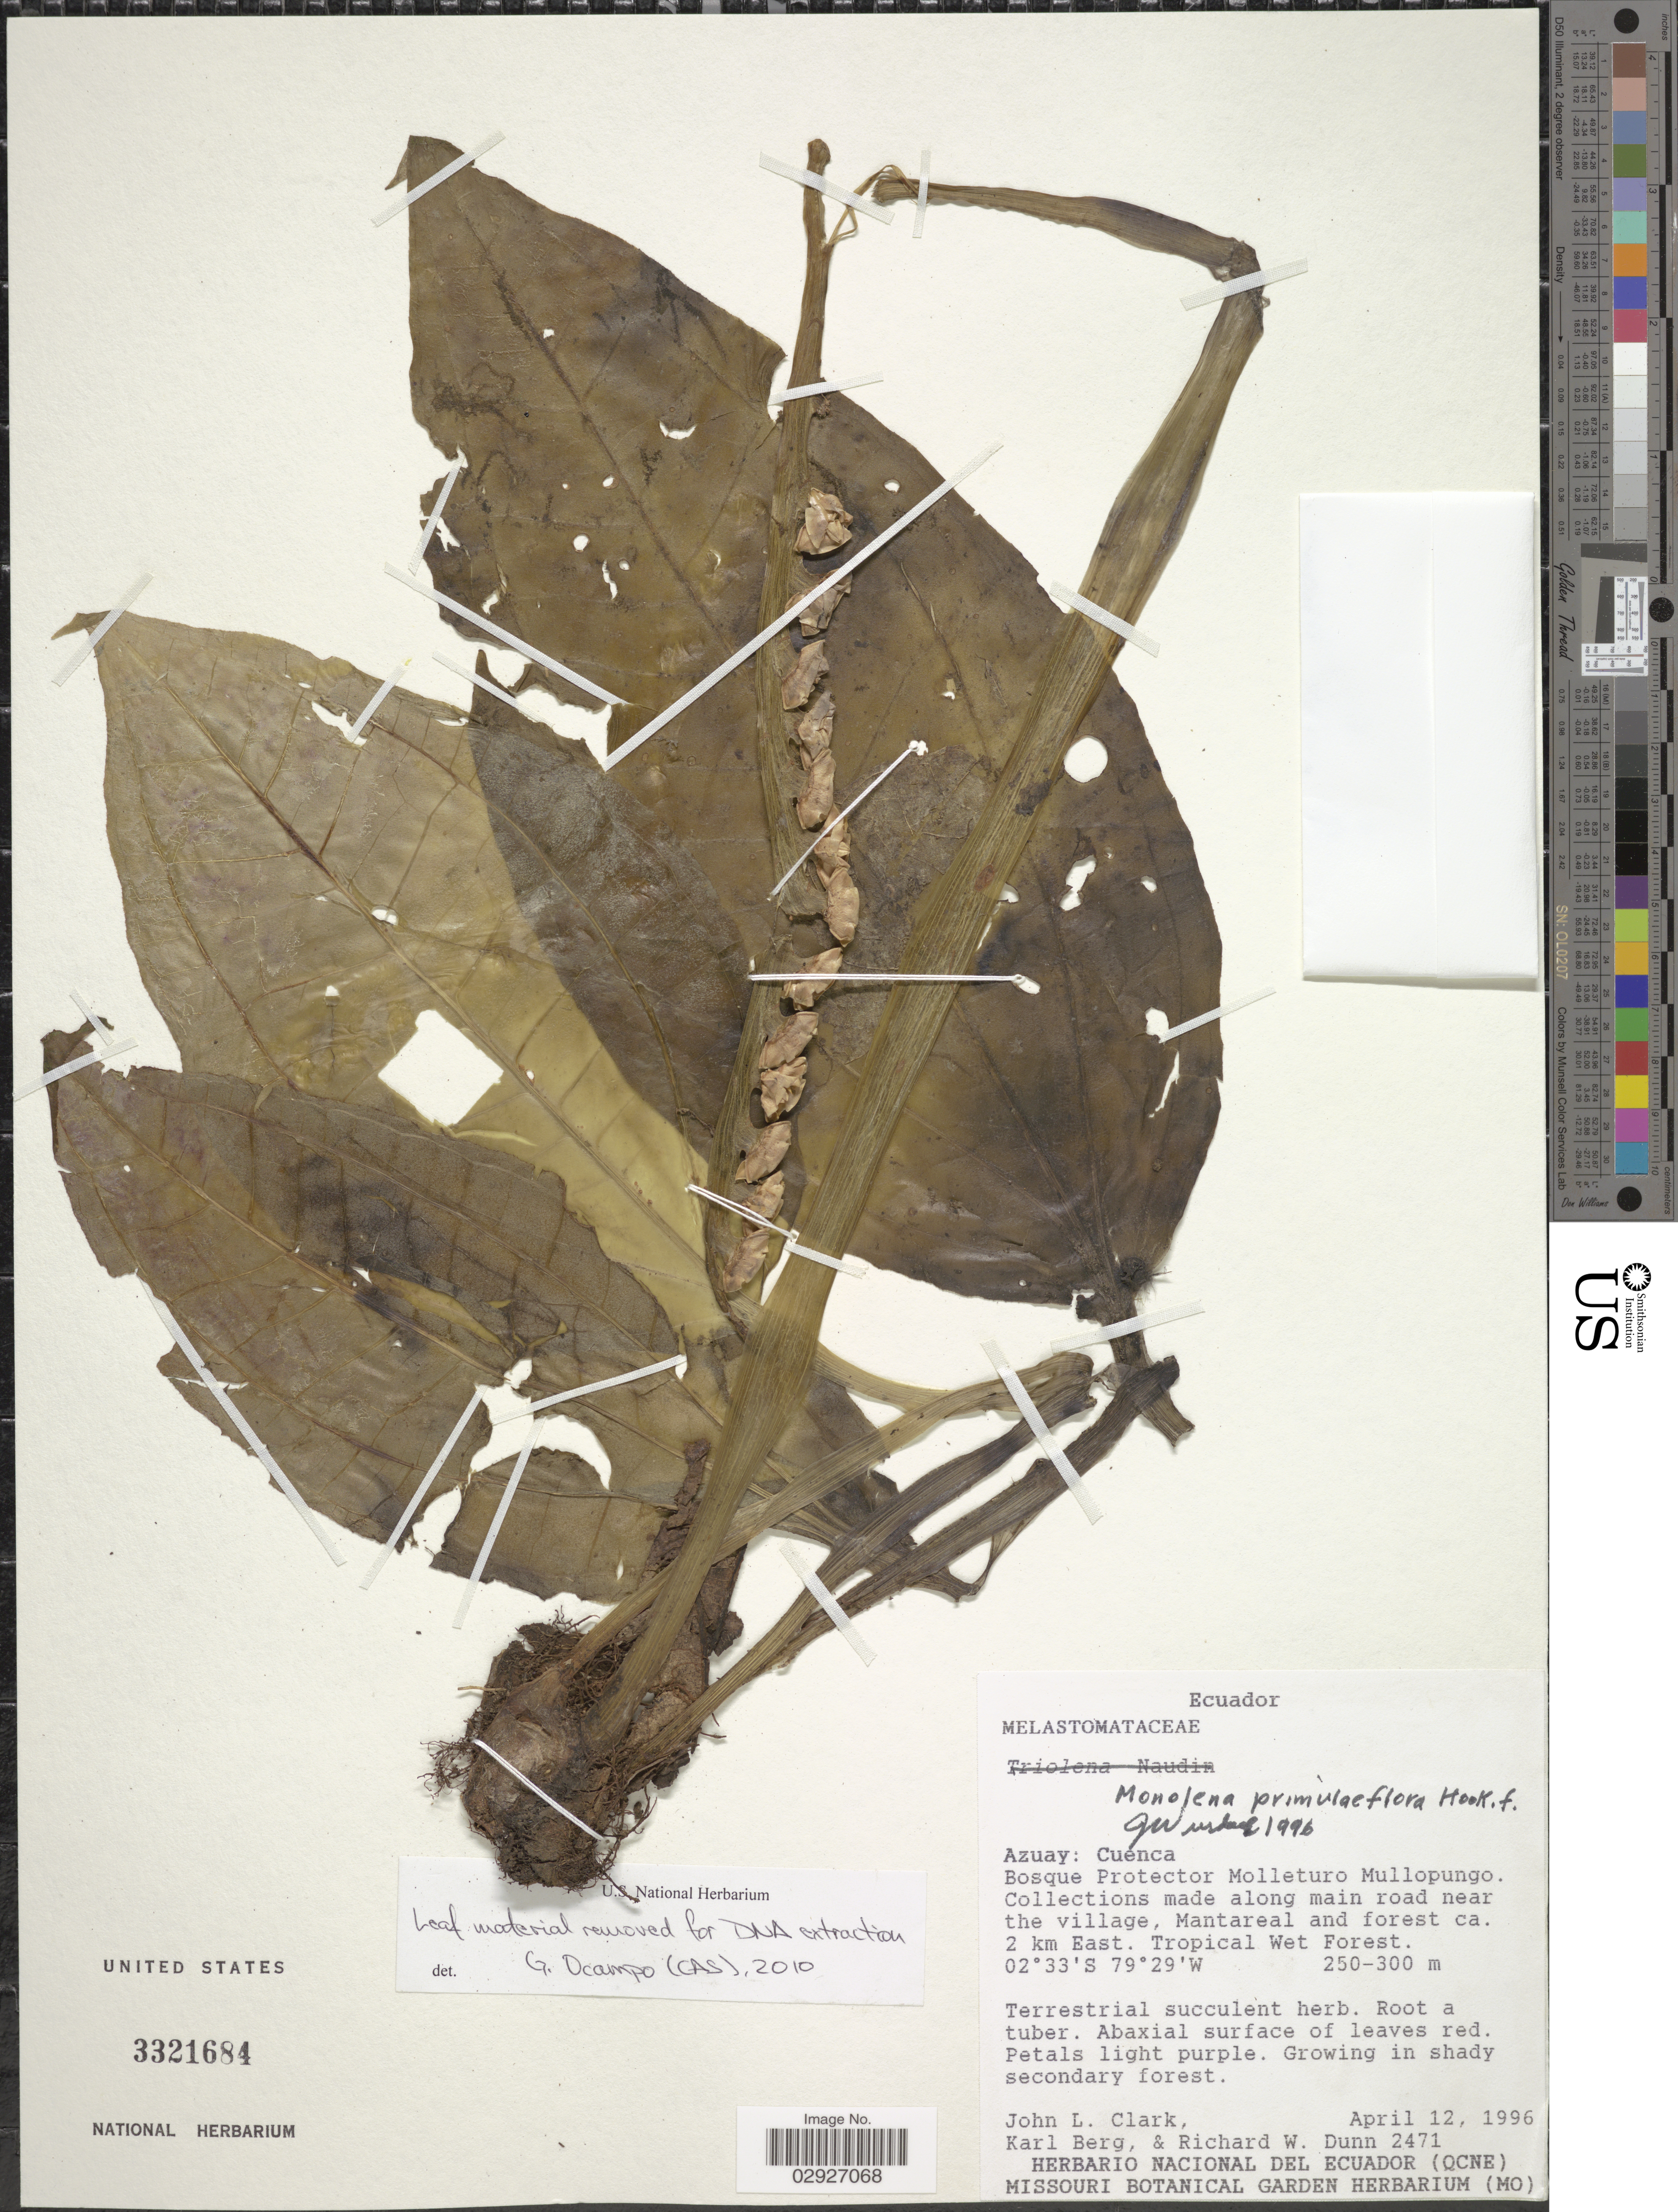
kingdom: Plantae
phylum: Tracheophyta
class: Magnoliopsida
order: Myrtales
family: Melastomataceae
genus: Monolena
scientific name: Monolena primuliflora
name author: Hook. f.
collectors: J. L. Clark, K. Berg & R. Dunn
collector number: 2471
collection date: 1996-04-12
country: Ecuador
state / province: Azuay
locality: Cuenca, Bosque Protector Molleturo Mullopungo, Collections made along main road near the village, Mantareal and forest ca. 2 km East.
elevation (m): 250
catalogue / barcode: US 3321684